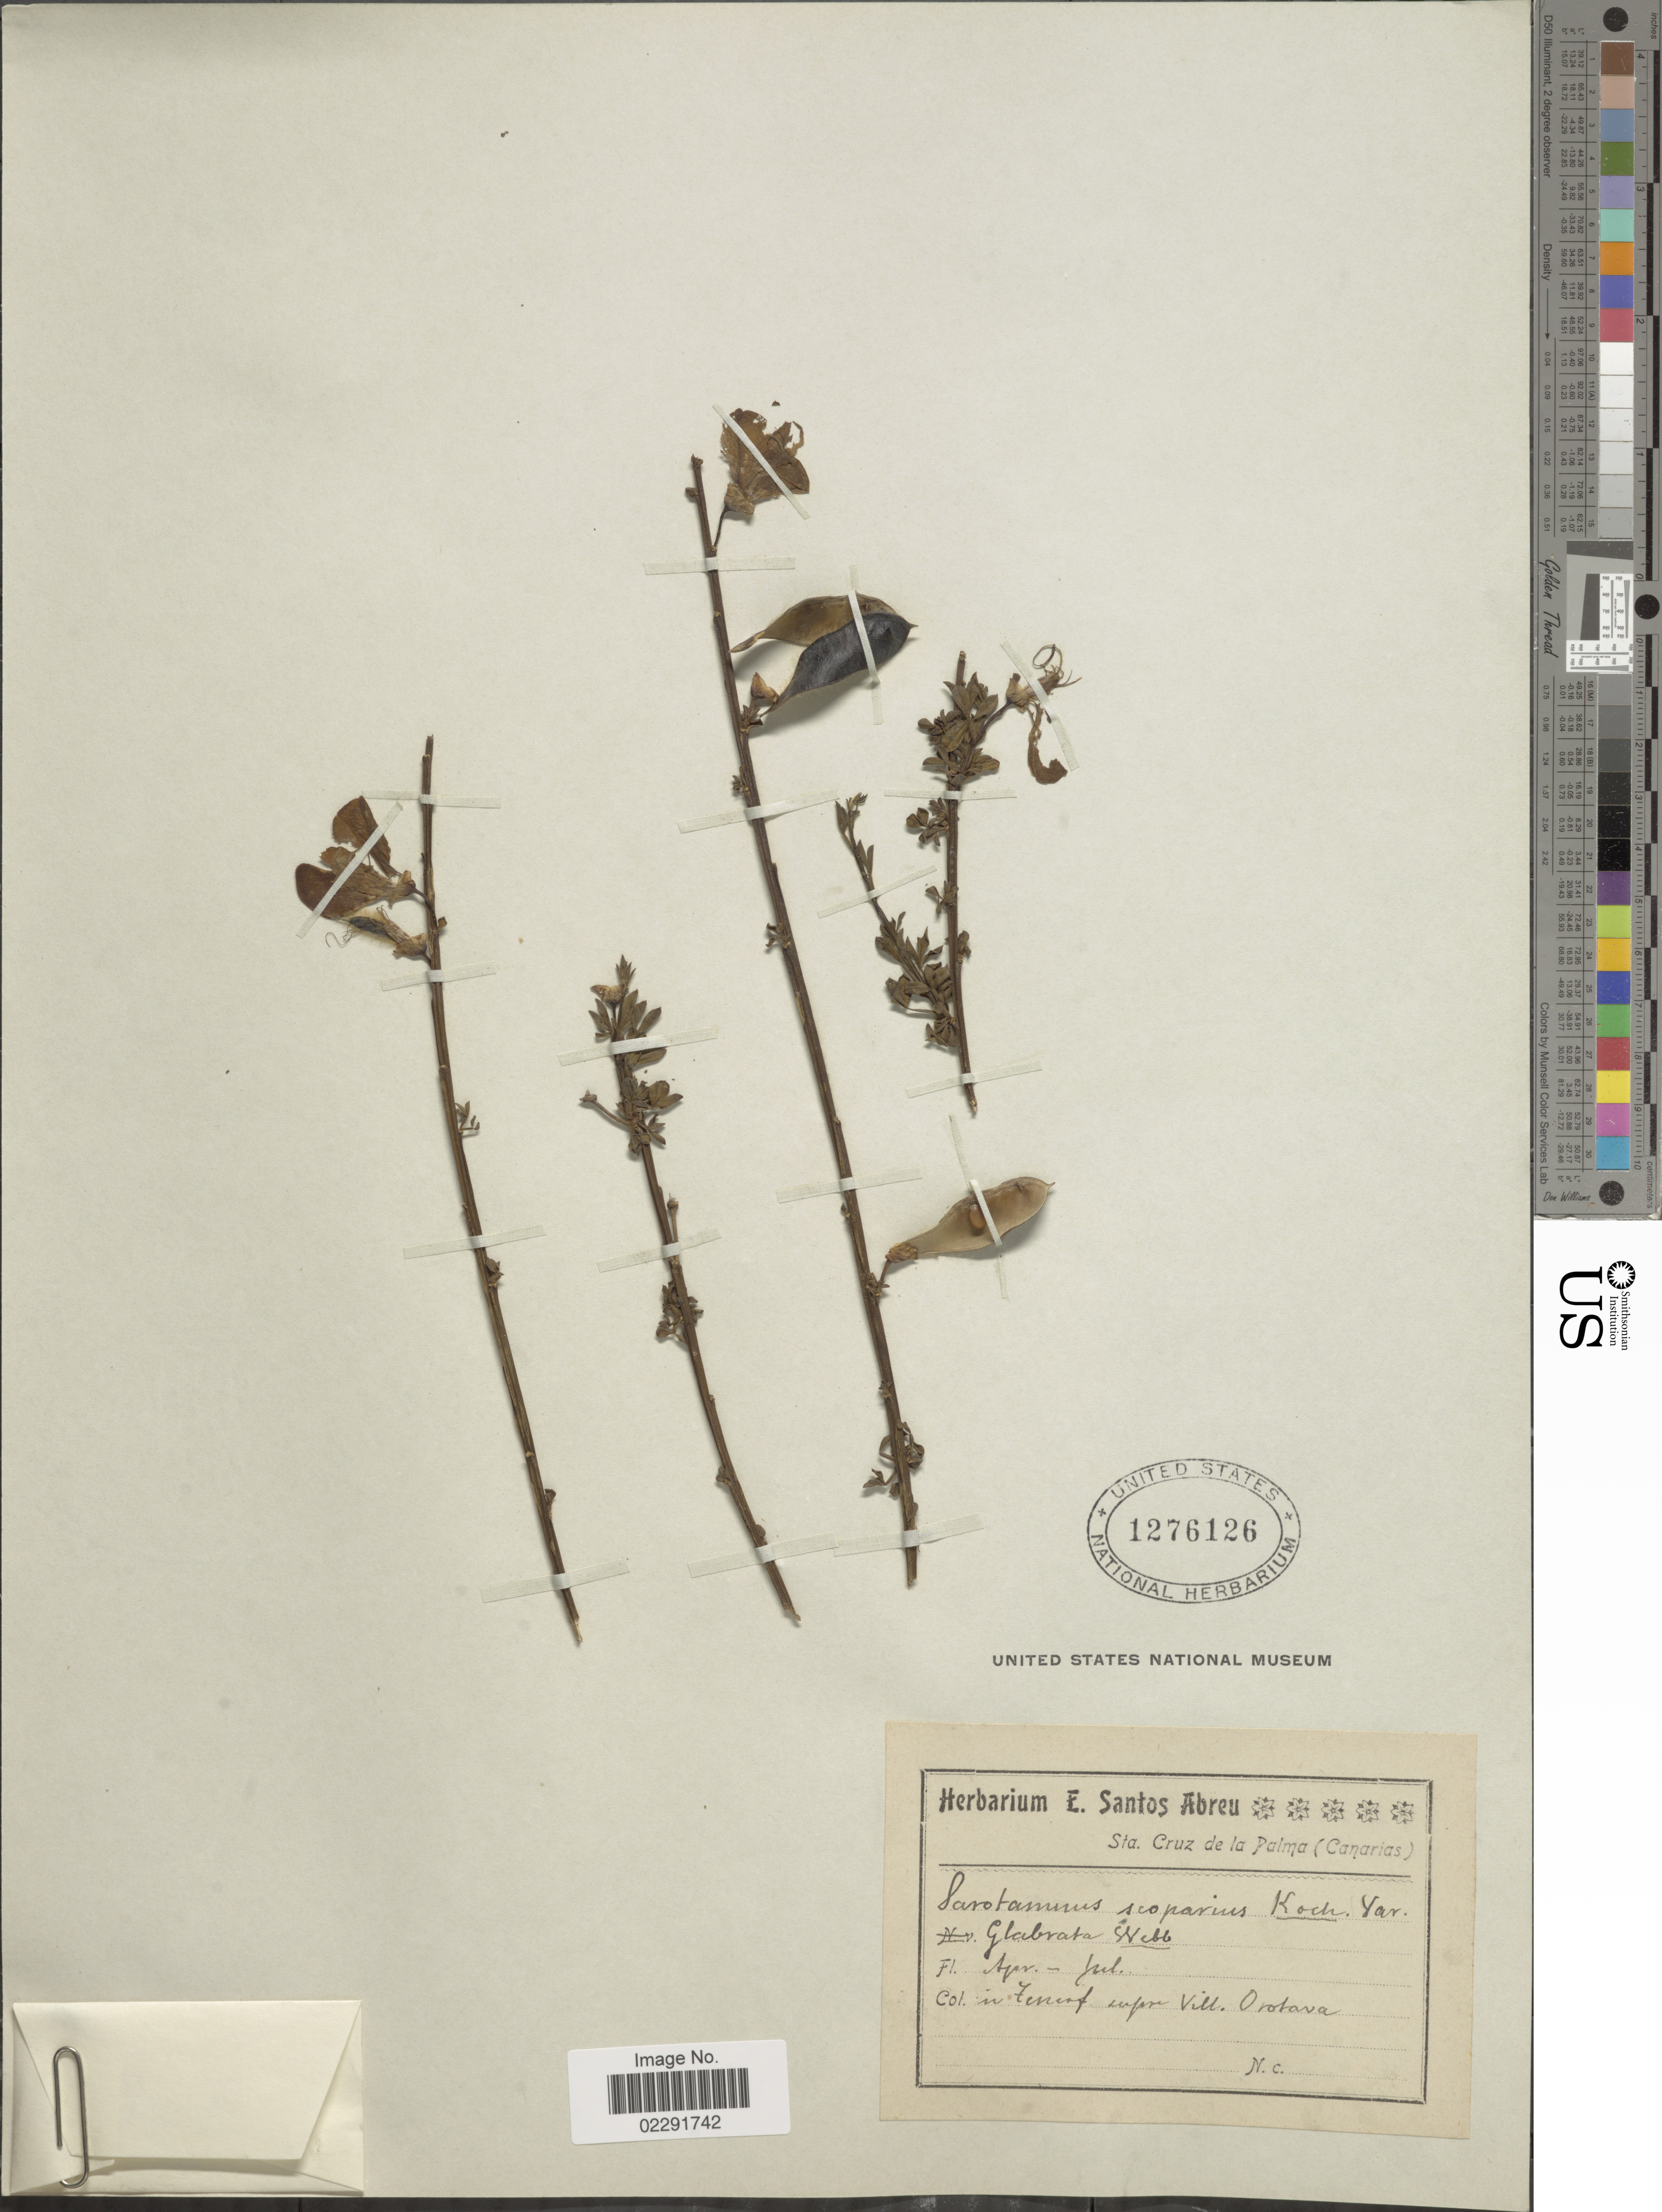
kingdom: Plantae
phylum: Tracheophyta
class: Magnoliopsida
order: Fabales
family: Fabaceae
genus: Cytisus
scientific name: Cytisus scoparius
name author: (L.) Link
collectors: ex herb. E. Santos Abrue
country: Spain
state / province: Canarias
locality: In Tenerif infer. Vill. Orotava.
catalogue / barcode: US 1276126